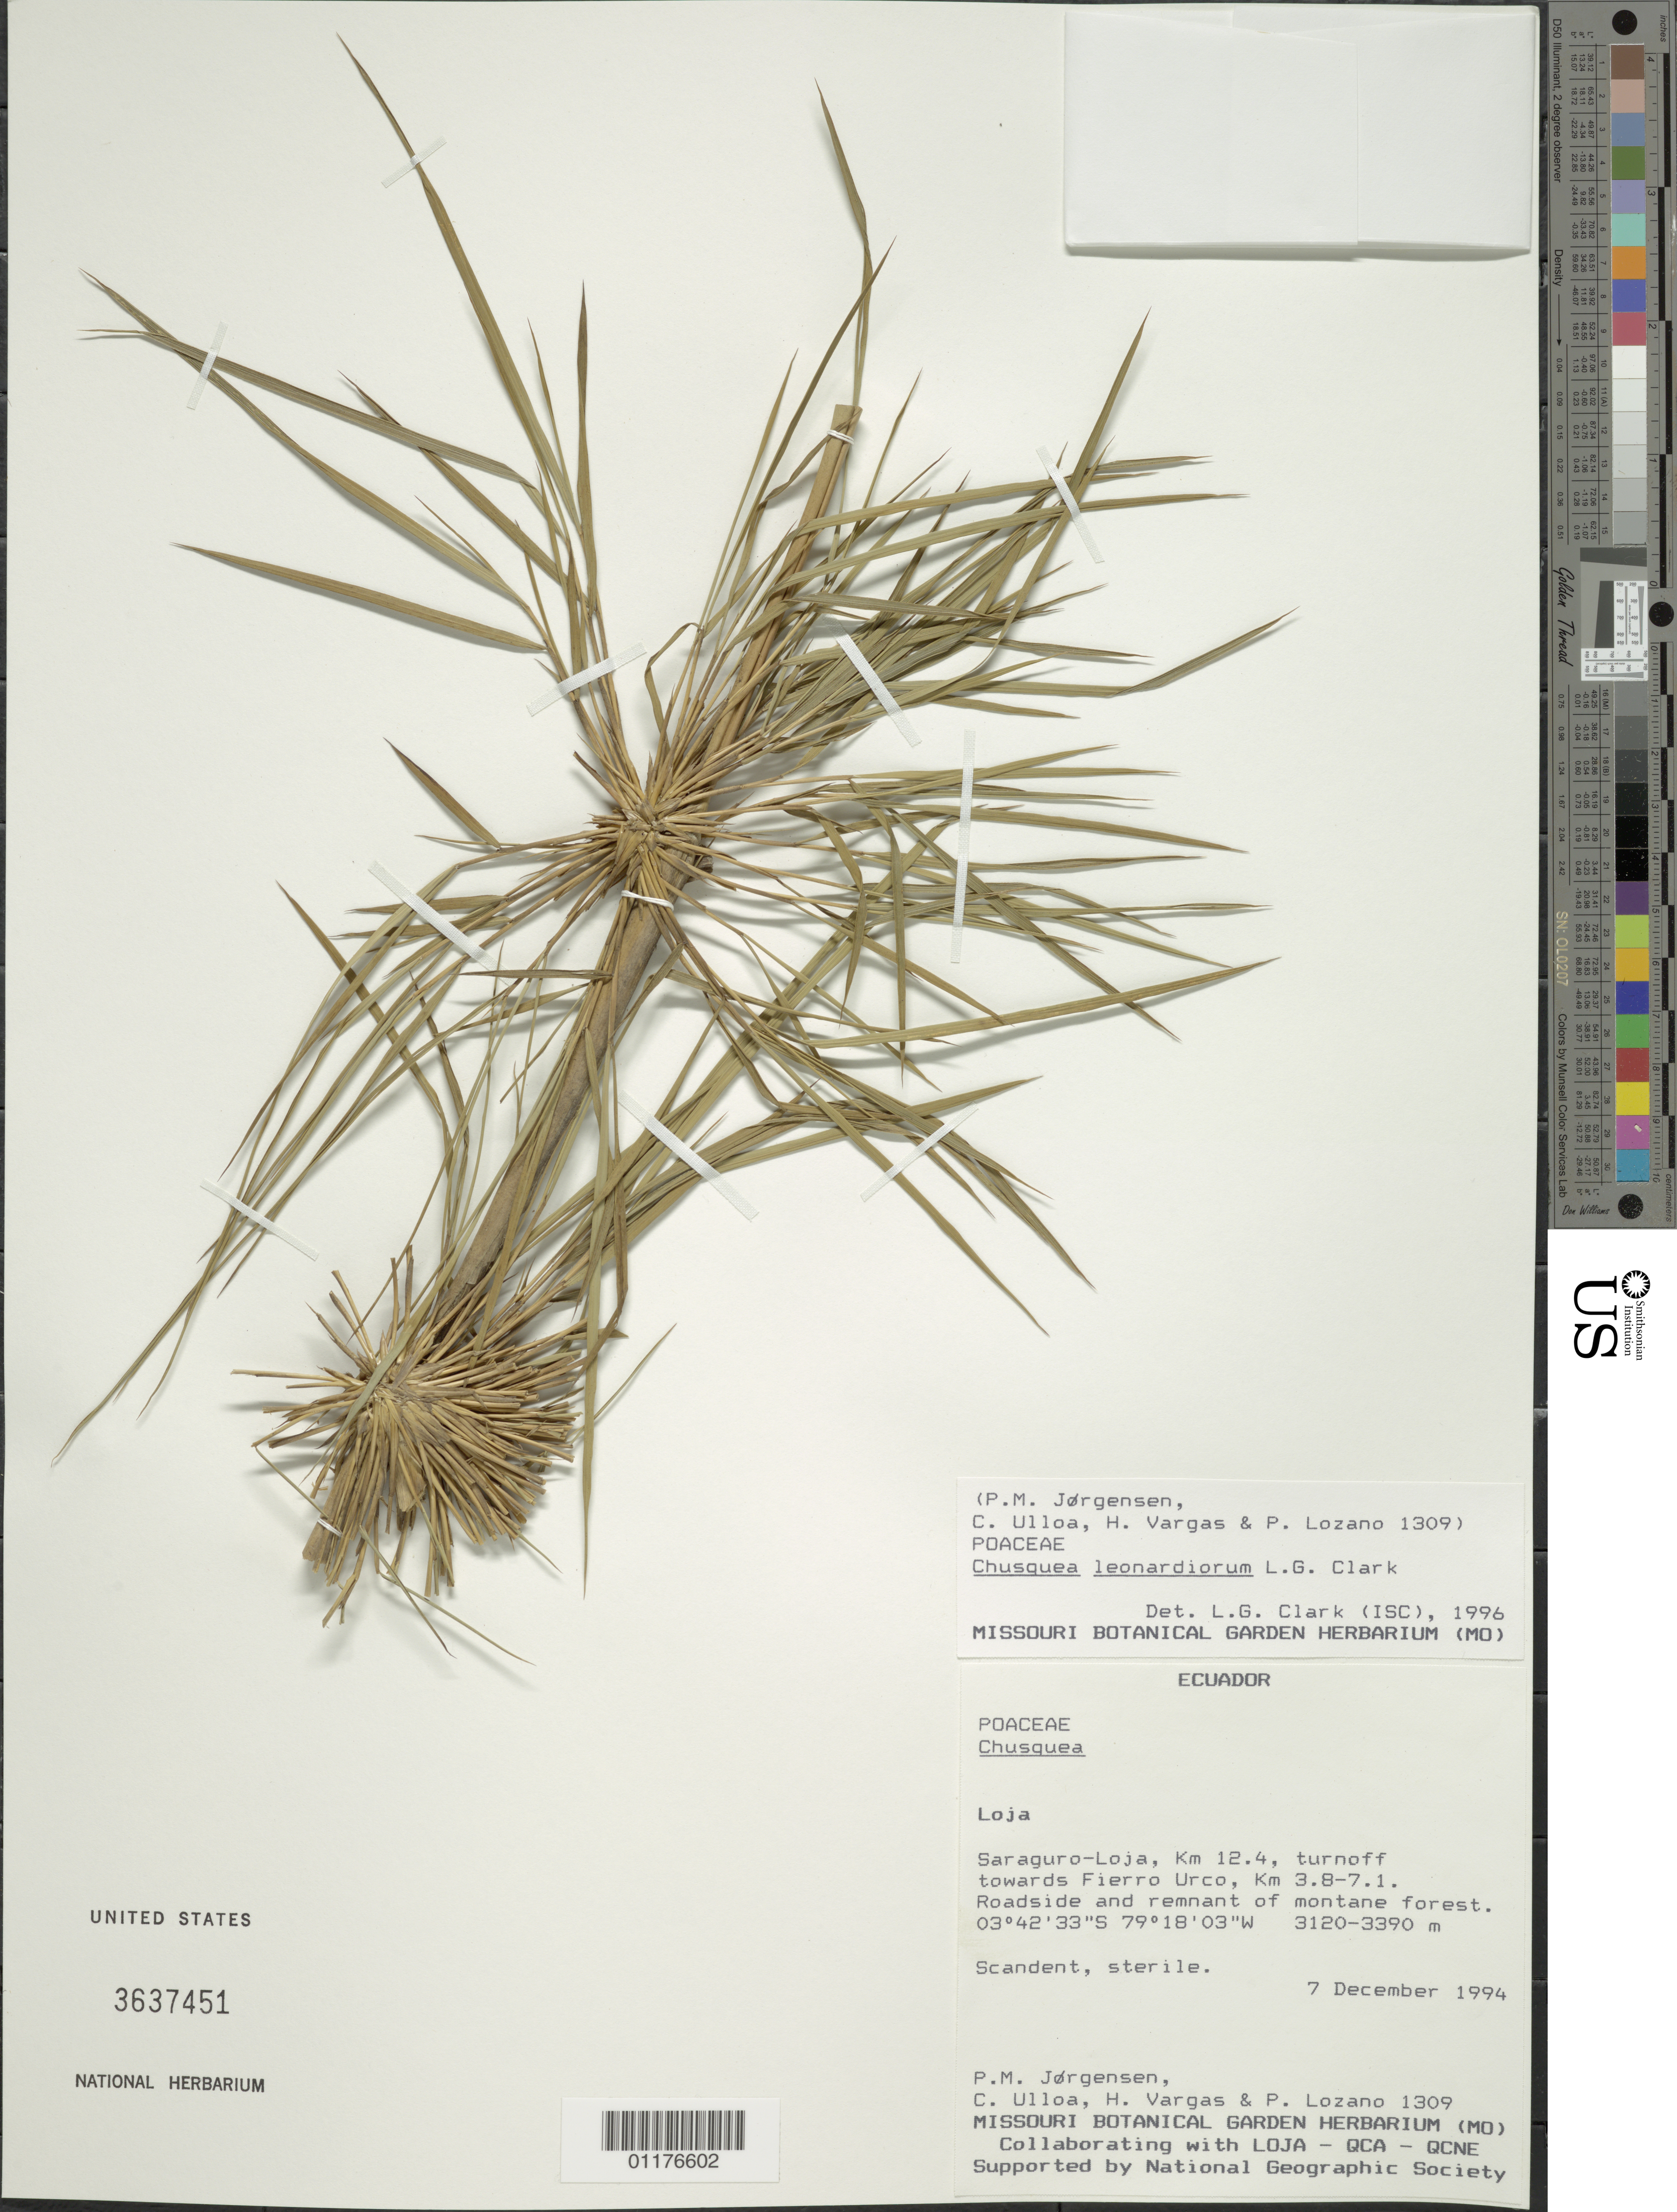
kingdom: Plantae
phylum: Tracheophyta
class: Liliopsida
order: Poales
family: Poaceae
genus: Chusquea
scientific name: Chusquea leonardiorum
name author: L.G. Clark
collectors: P. Jørgensen, C. Ulloa, S. León, H. Vargas & P. Lozano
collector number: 1309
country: Ecuador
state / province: Loja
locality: Saraguro-Loja, turnoff towards Fierro Urco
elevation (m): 3120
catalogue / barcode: US 3637451